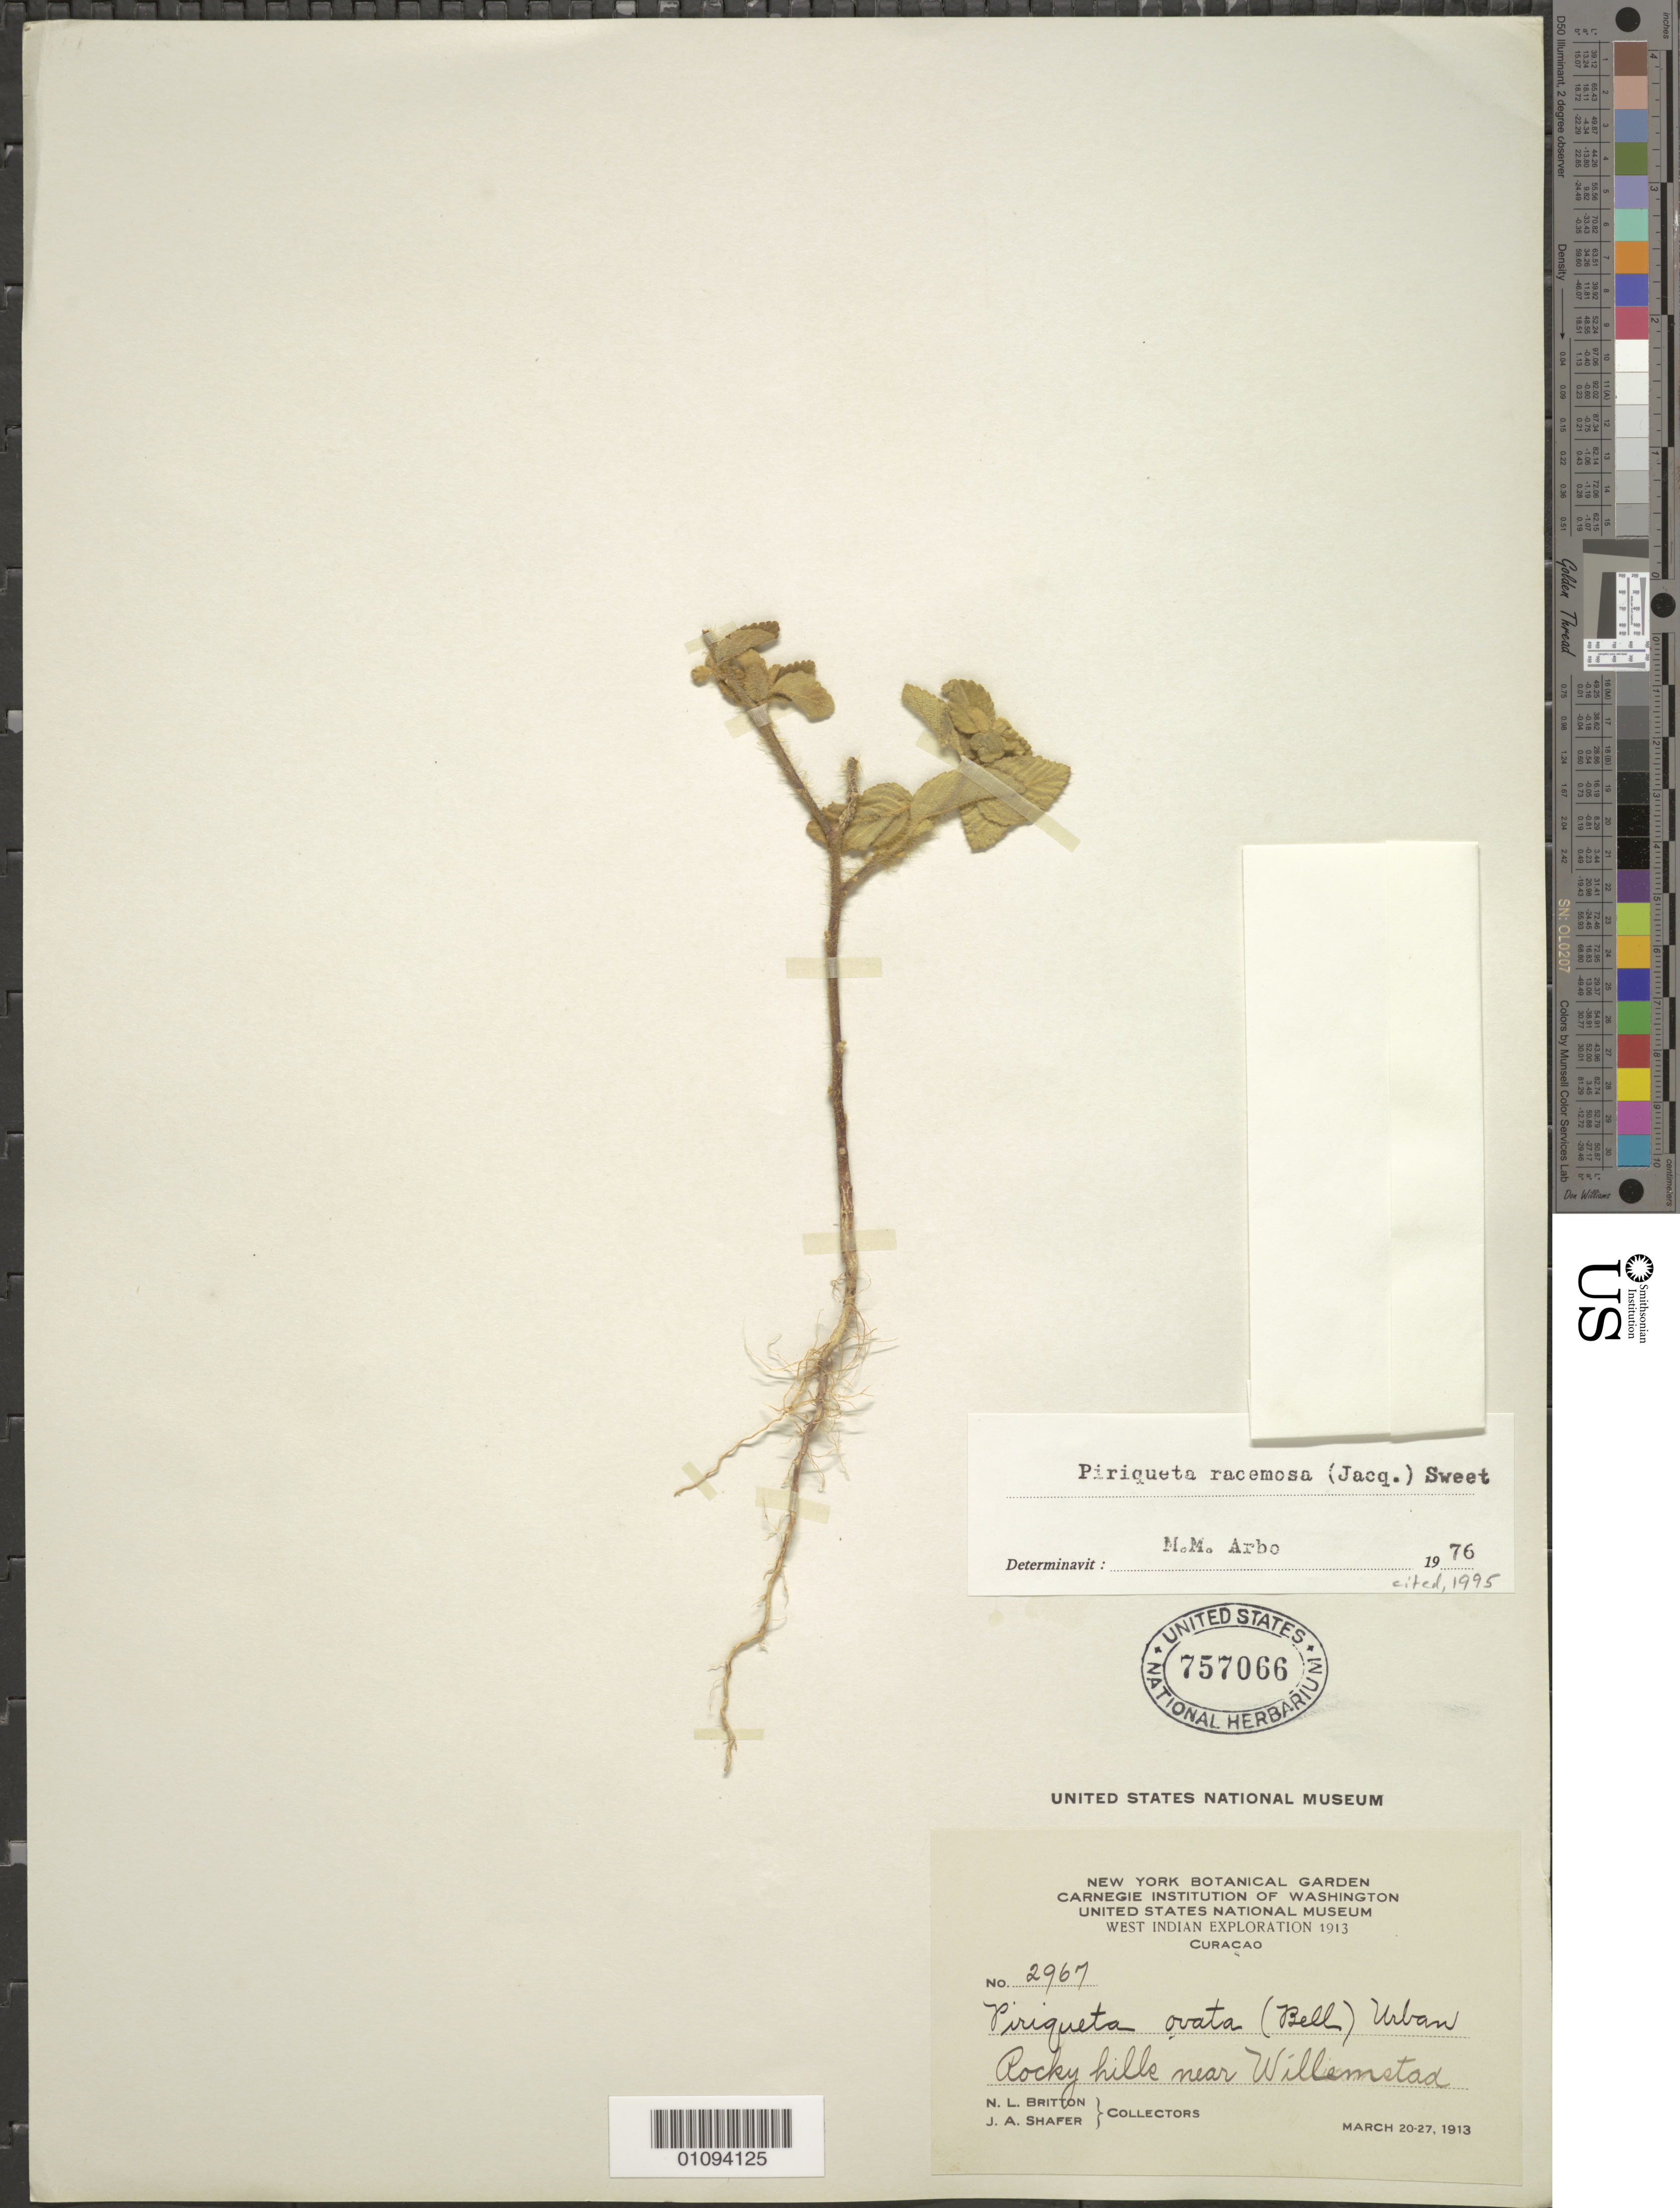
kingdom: Plantae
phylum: Tracheophyta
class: Magnoliopsida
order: Malpighiales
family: Turneraceae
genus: Piriqueta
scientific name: Piriqueta racemosa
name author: (Jacq.) Sweet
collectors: N. Britton & J. A. Shafer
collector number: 2967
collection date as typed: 20 Mar 1913 to 27 Mar 1913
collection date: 1913-03-20/1913-03-27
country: Curaçao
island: Curaçao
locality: near Willemstad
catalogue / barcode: US 757066